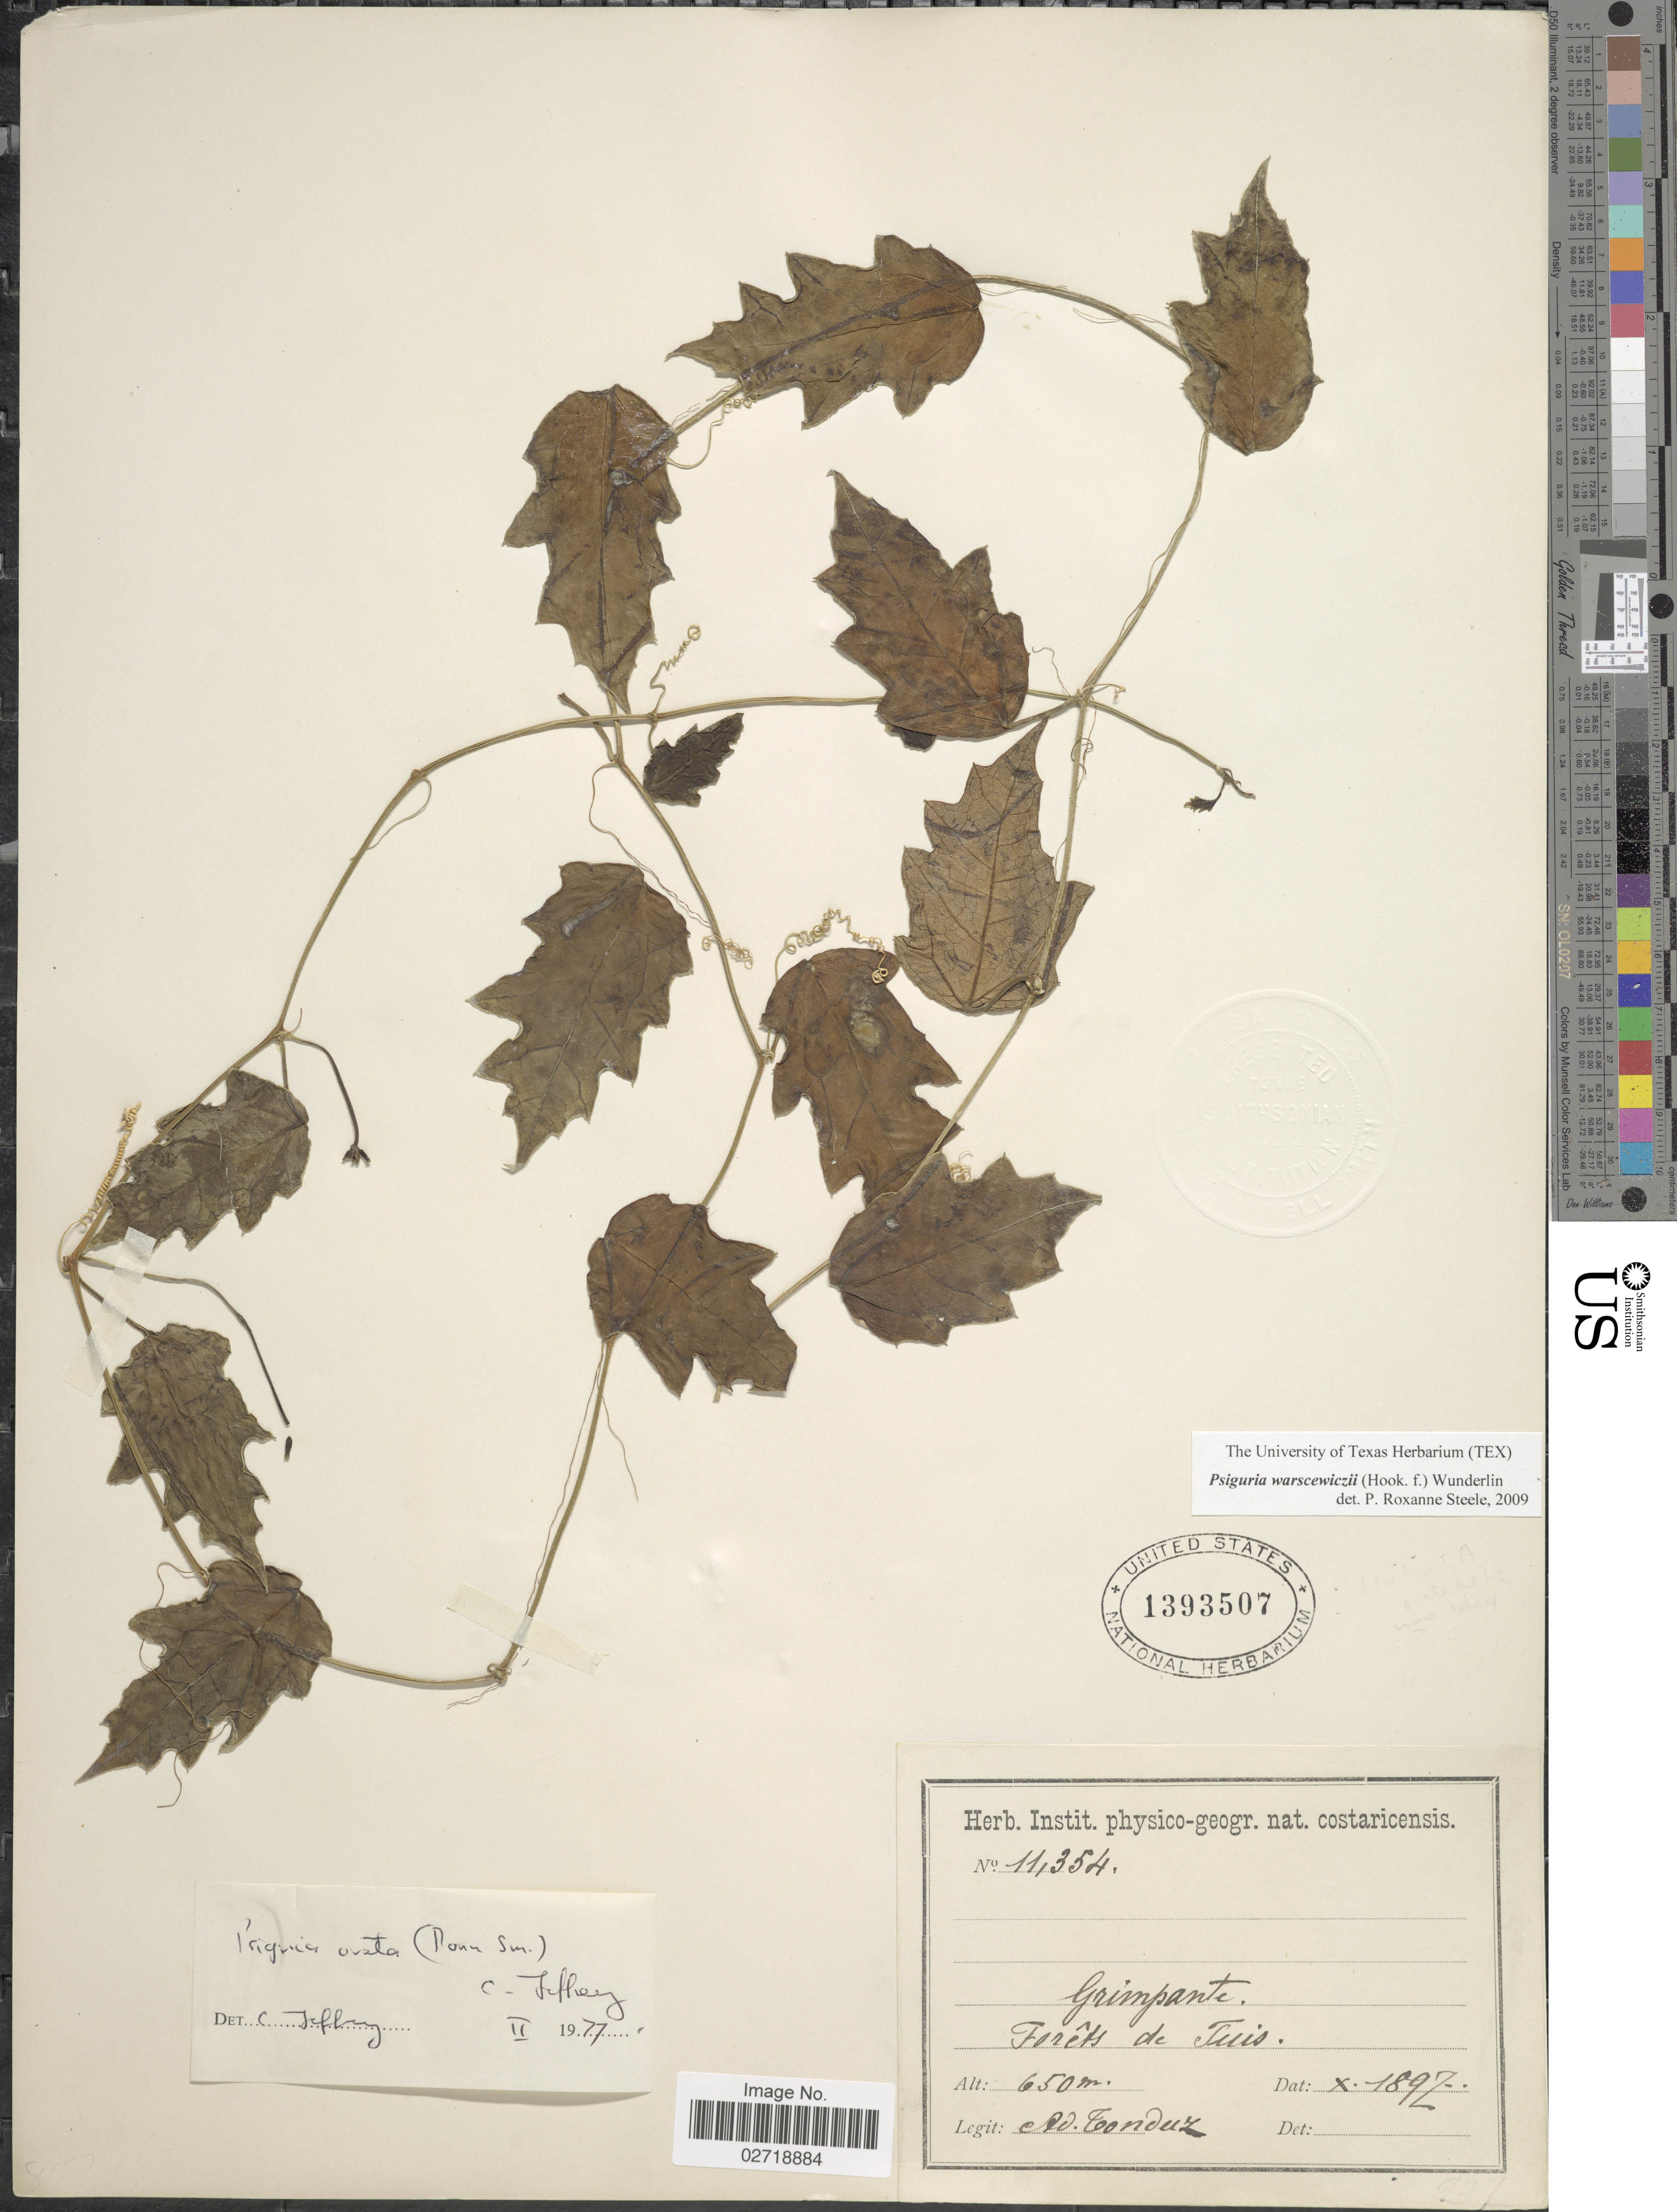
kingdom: Plantae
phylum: Tracheophyta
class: Magnoliopsida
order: Cucurbitales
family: Cucurbitaceae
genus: Psiguria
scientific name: Psiguria warscewiczii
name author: (Hook. f.) Wunderlin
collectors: A. Tonduz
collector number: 11354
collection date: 1897-10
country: Costa Rica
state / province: Cartago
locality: Forêts de Tuis.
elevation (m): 650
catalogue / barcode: US 1393507